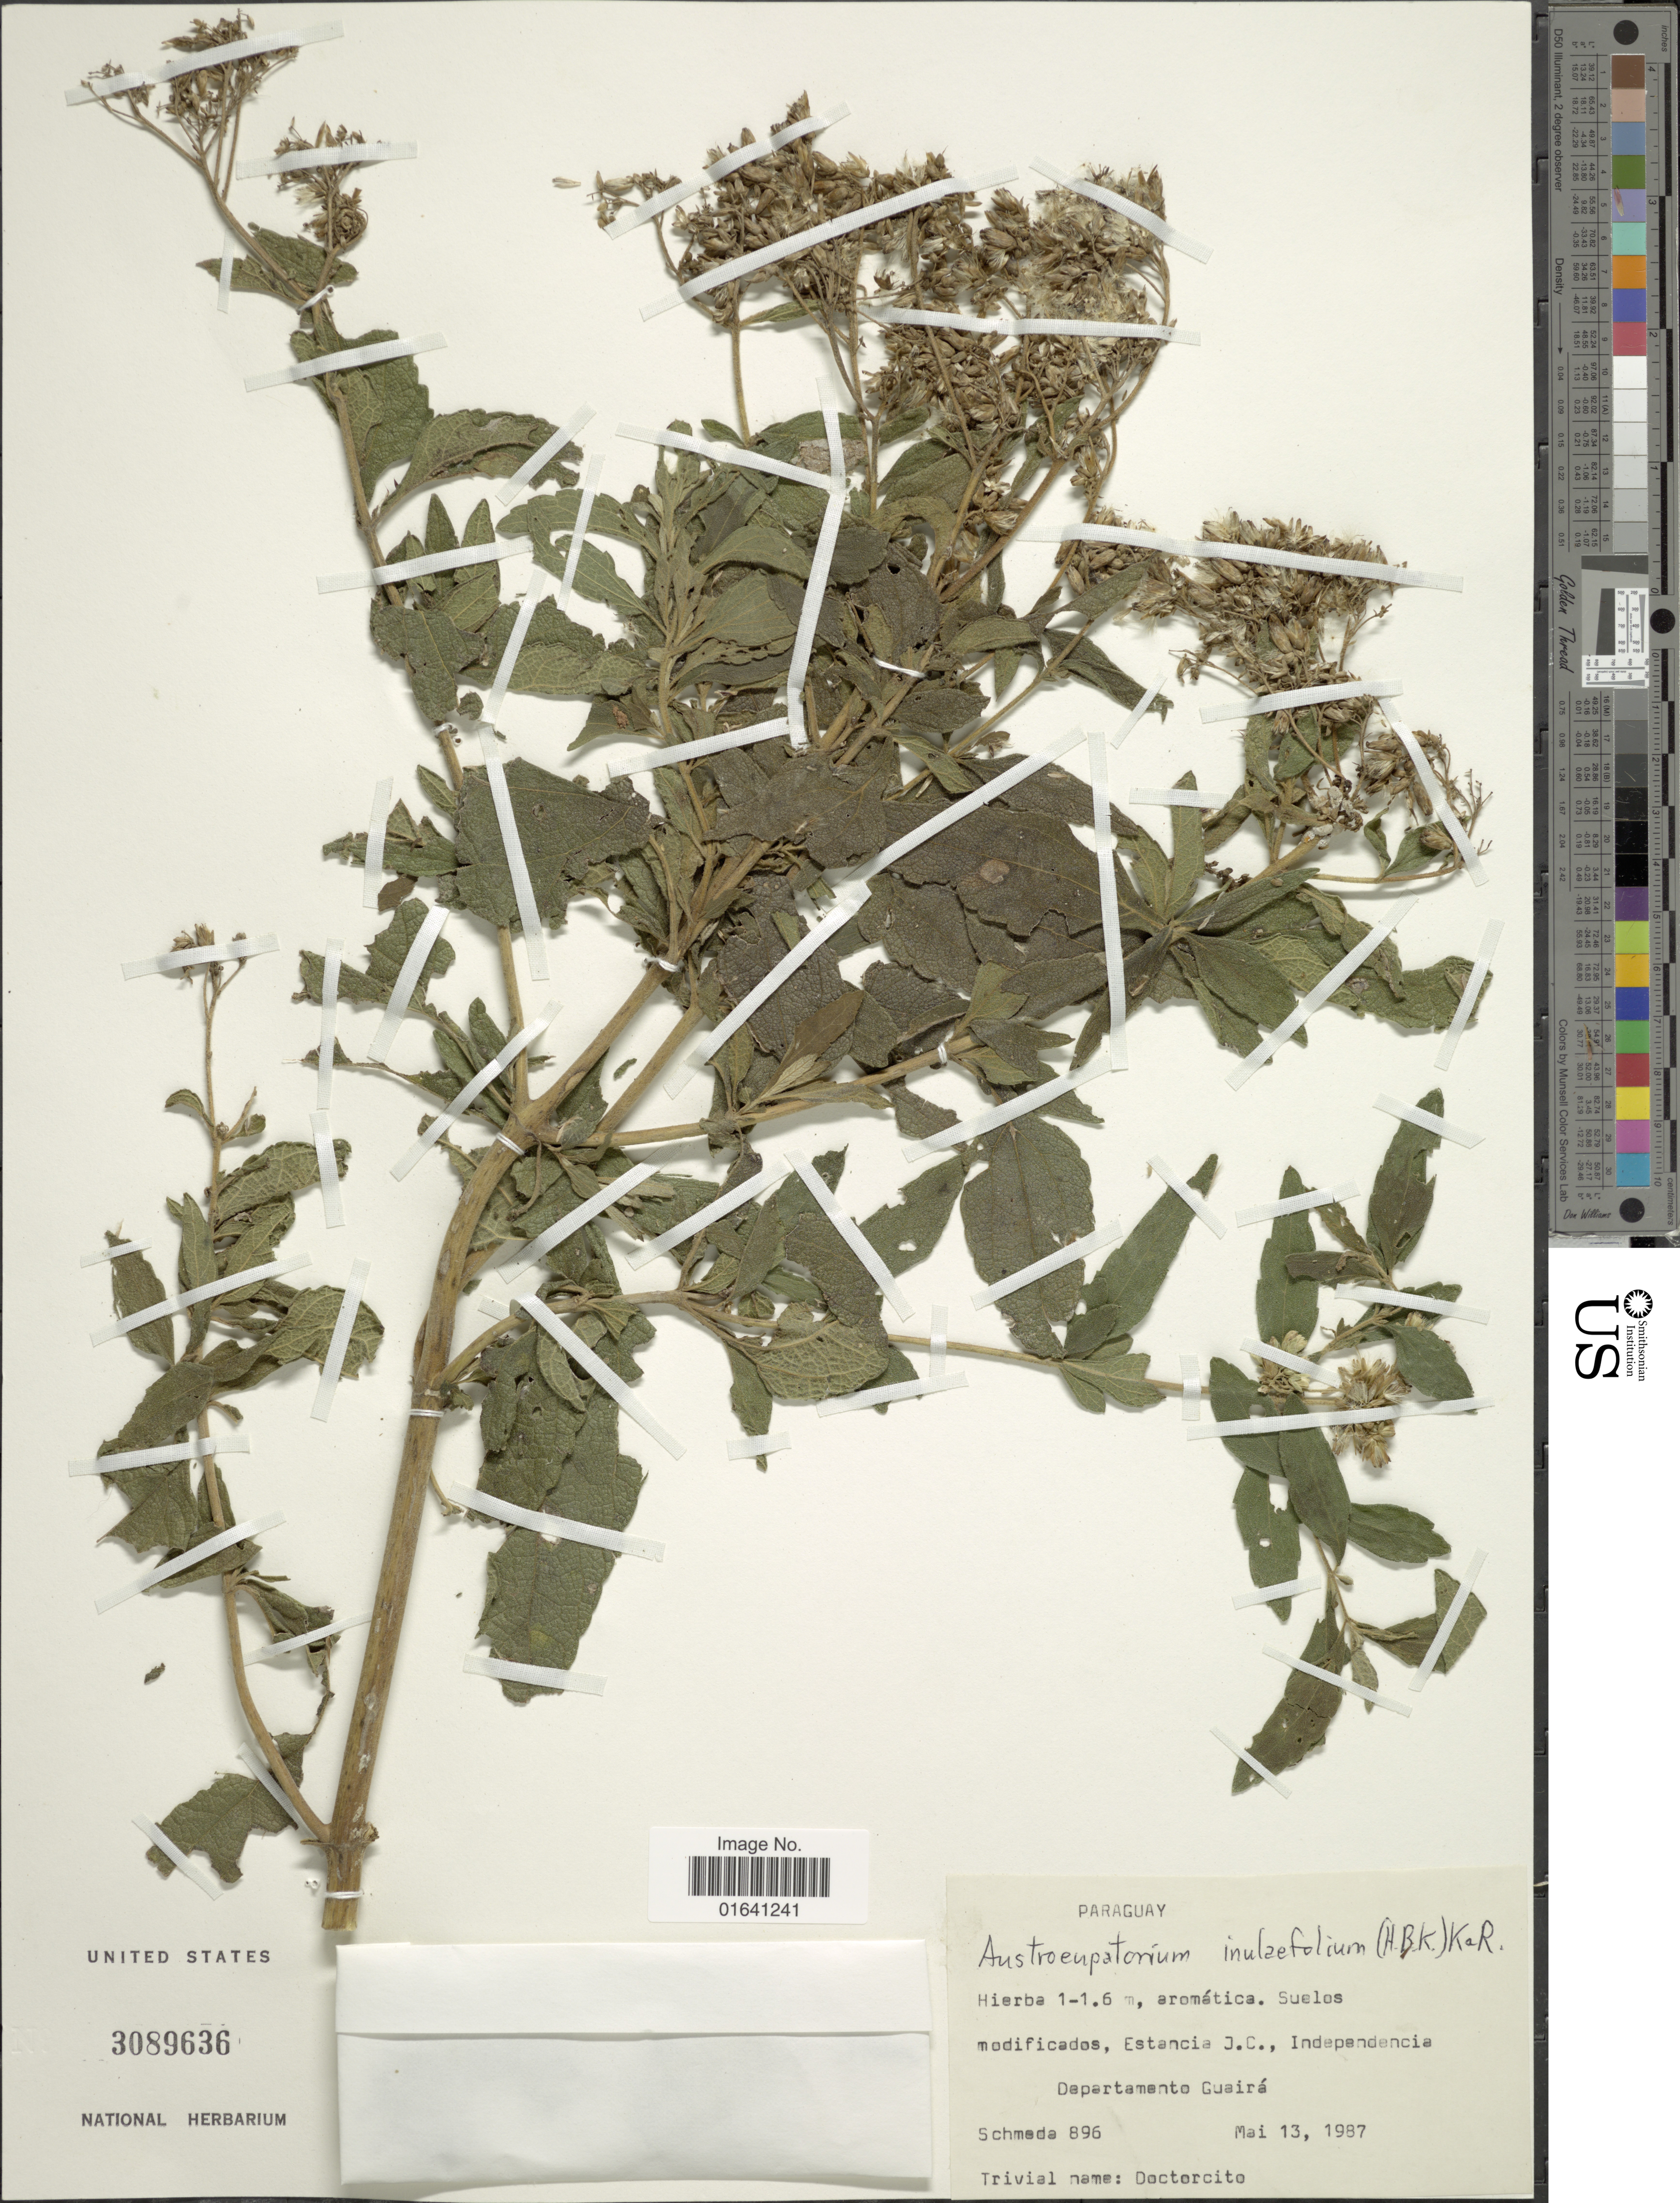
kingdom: Plantae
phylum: Tracheophyta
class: Magnoliopsida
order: Asterales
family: Asteraceae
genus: Austroeupatorium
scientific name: Austroeupatorium inulaefolium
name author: (Kunth) R.M. King & H. Rob.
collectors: G. Schmeda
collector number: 896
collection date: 1987-05-13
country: Paraguay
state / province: Guaira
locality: Departamento Guairá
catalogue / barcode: US 3089636